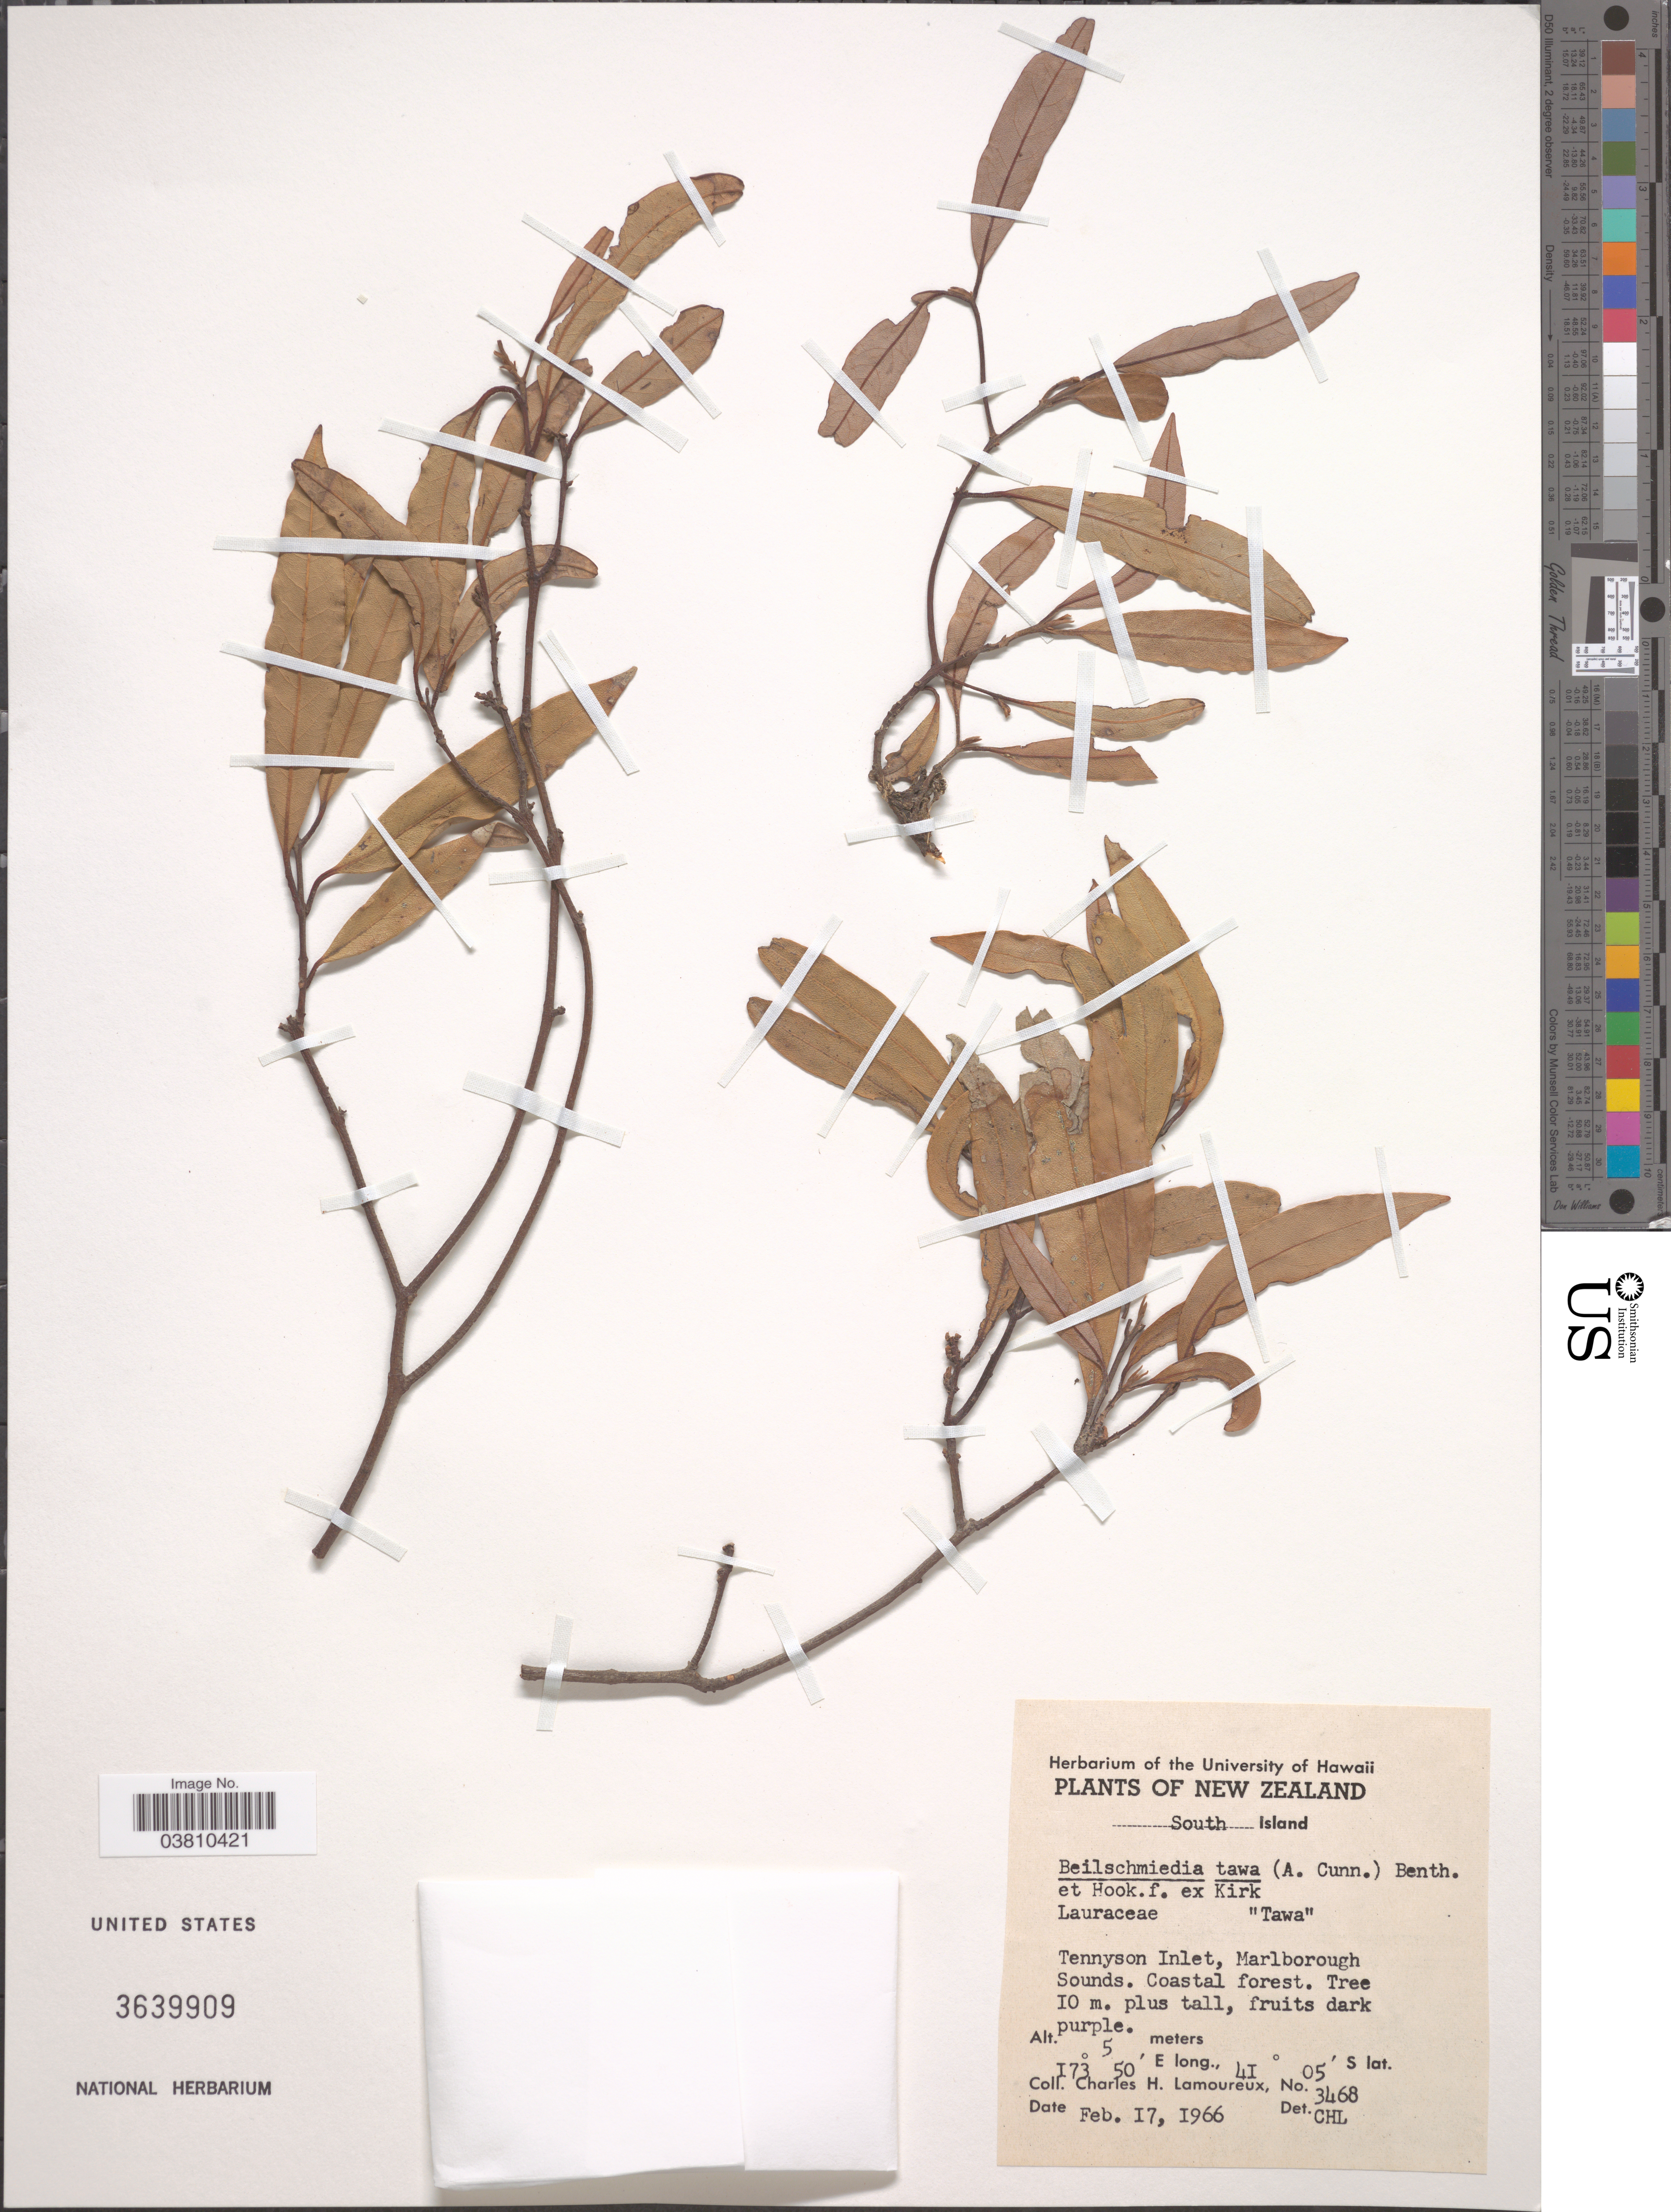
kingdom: Plantae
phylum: Tracheophyta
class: Magnoliopsida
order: Laurales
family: Lauraceae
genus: Beilschmiedia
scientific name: Beilschmiedia tawa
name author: Kirk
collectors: C. H. Lamoureux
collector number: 3468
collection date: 1966-02-17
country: New Zealand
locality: South Island. Tennyson Inlet, Marlborough Sounds. Coastal forest.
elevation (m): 5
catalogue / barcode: US 3639909